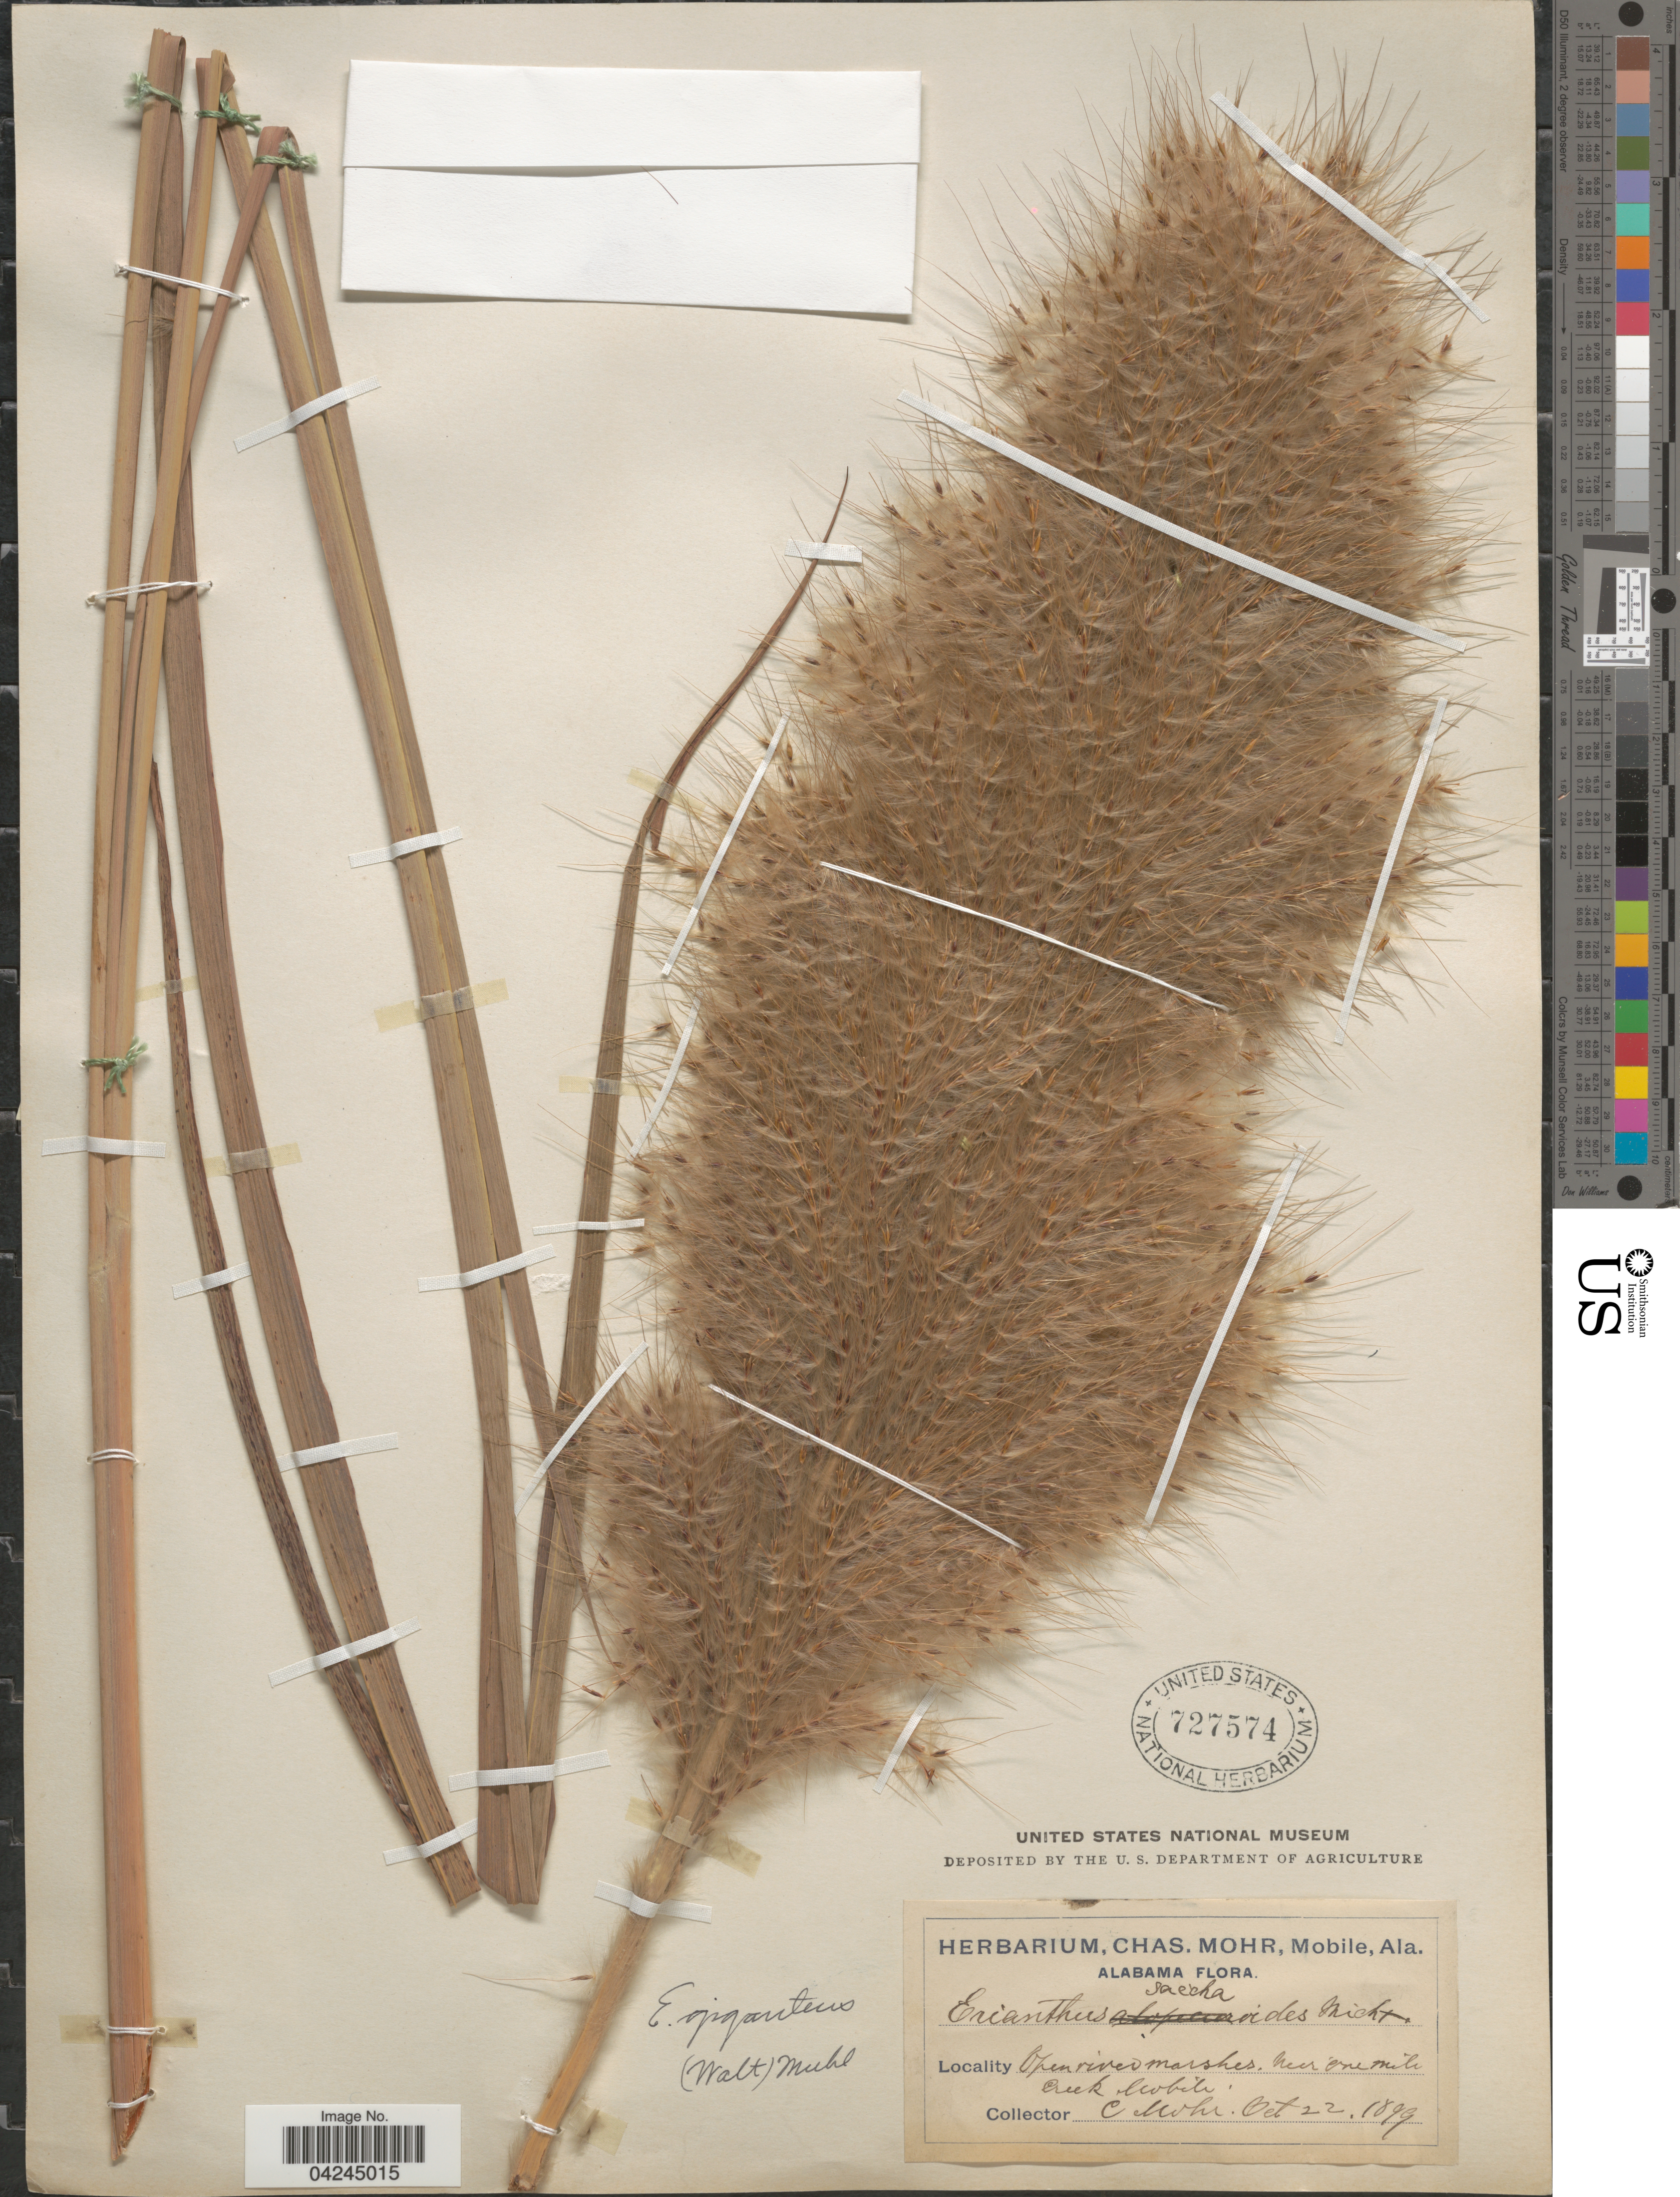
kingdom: Plantae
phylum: Tracheophyta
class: Liliopsida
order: Poales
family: Poaceae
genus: Erianthus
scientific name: Erianthus giganteus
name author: (Walter) P. Beauv.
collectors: Mohr, C. T. (herbarium)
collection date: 1899-10-22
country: United States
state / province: Alabama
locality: Open river marshes. Near One Mile Creek Mobile.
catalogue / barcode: US 727574